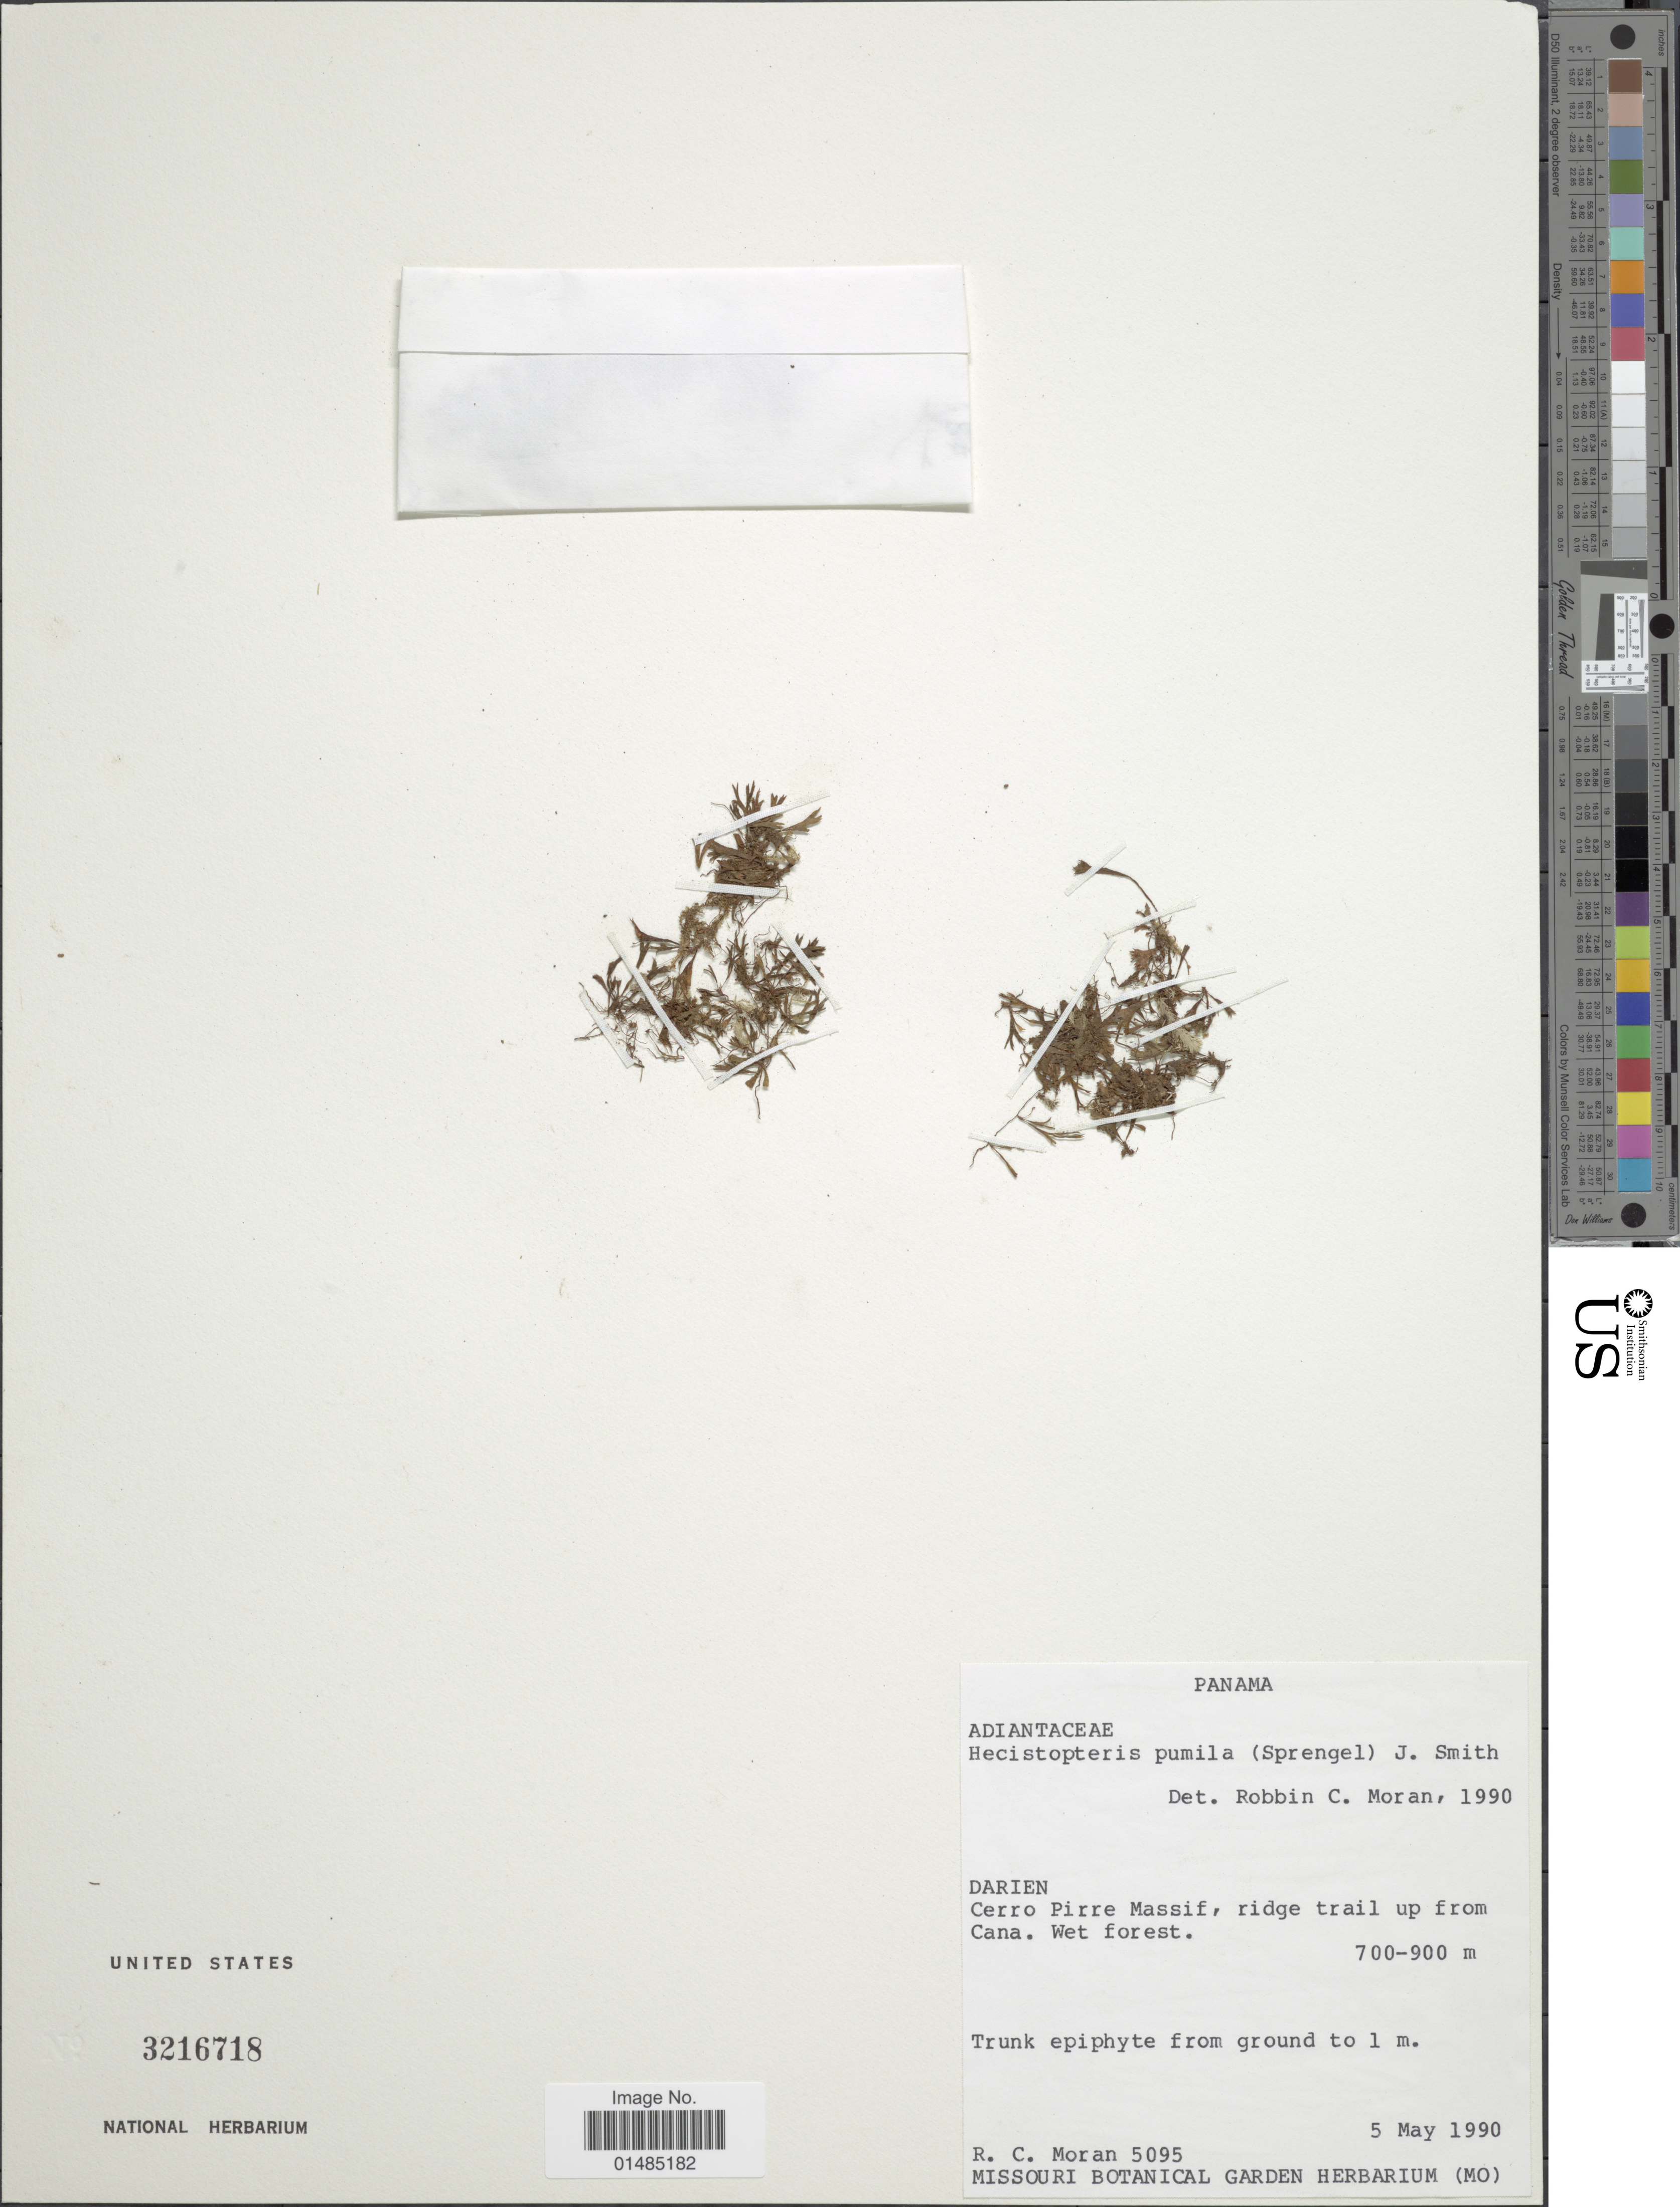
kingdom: Plantae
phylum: Tracheophyta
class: Polypodiopsida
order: Polypodiales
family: Pteridaceae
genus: Hecistopteris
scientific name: Hecistopteris pumila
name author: Christ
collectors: R. C. Moran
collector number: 5095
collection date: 1990-05-05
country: Panama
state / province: Darién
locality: Cerro Pirre Massif, ridge trail up from Cana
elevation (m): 700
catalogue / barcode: US 3216718